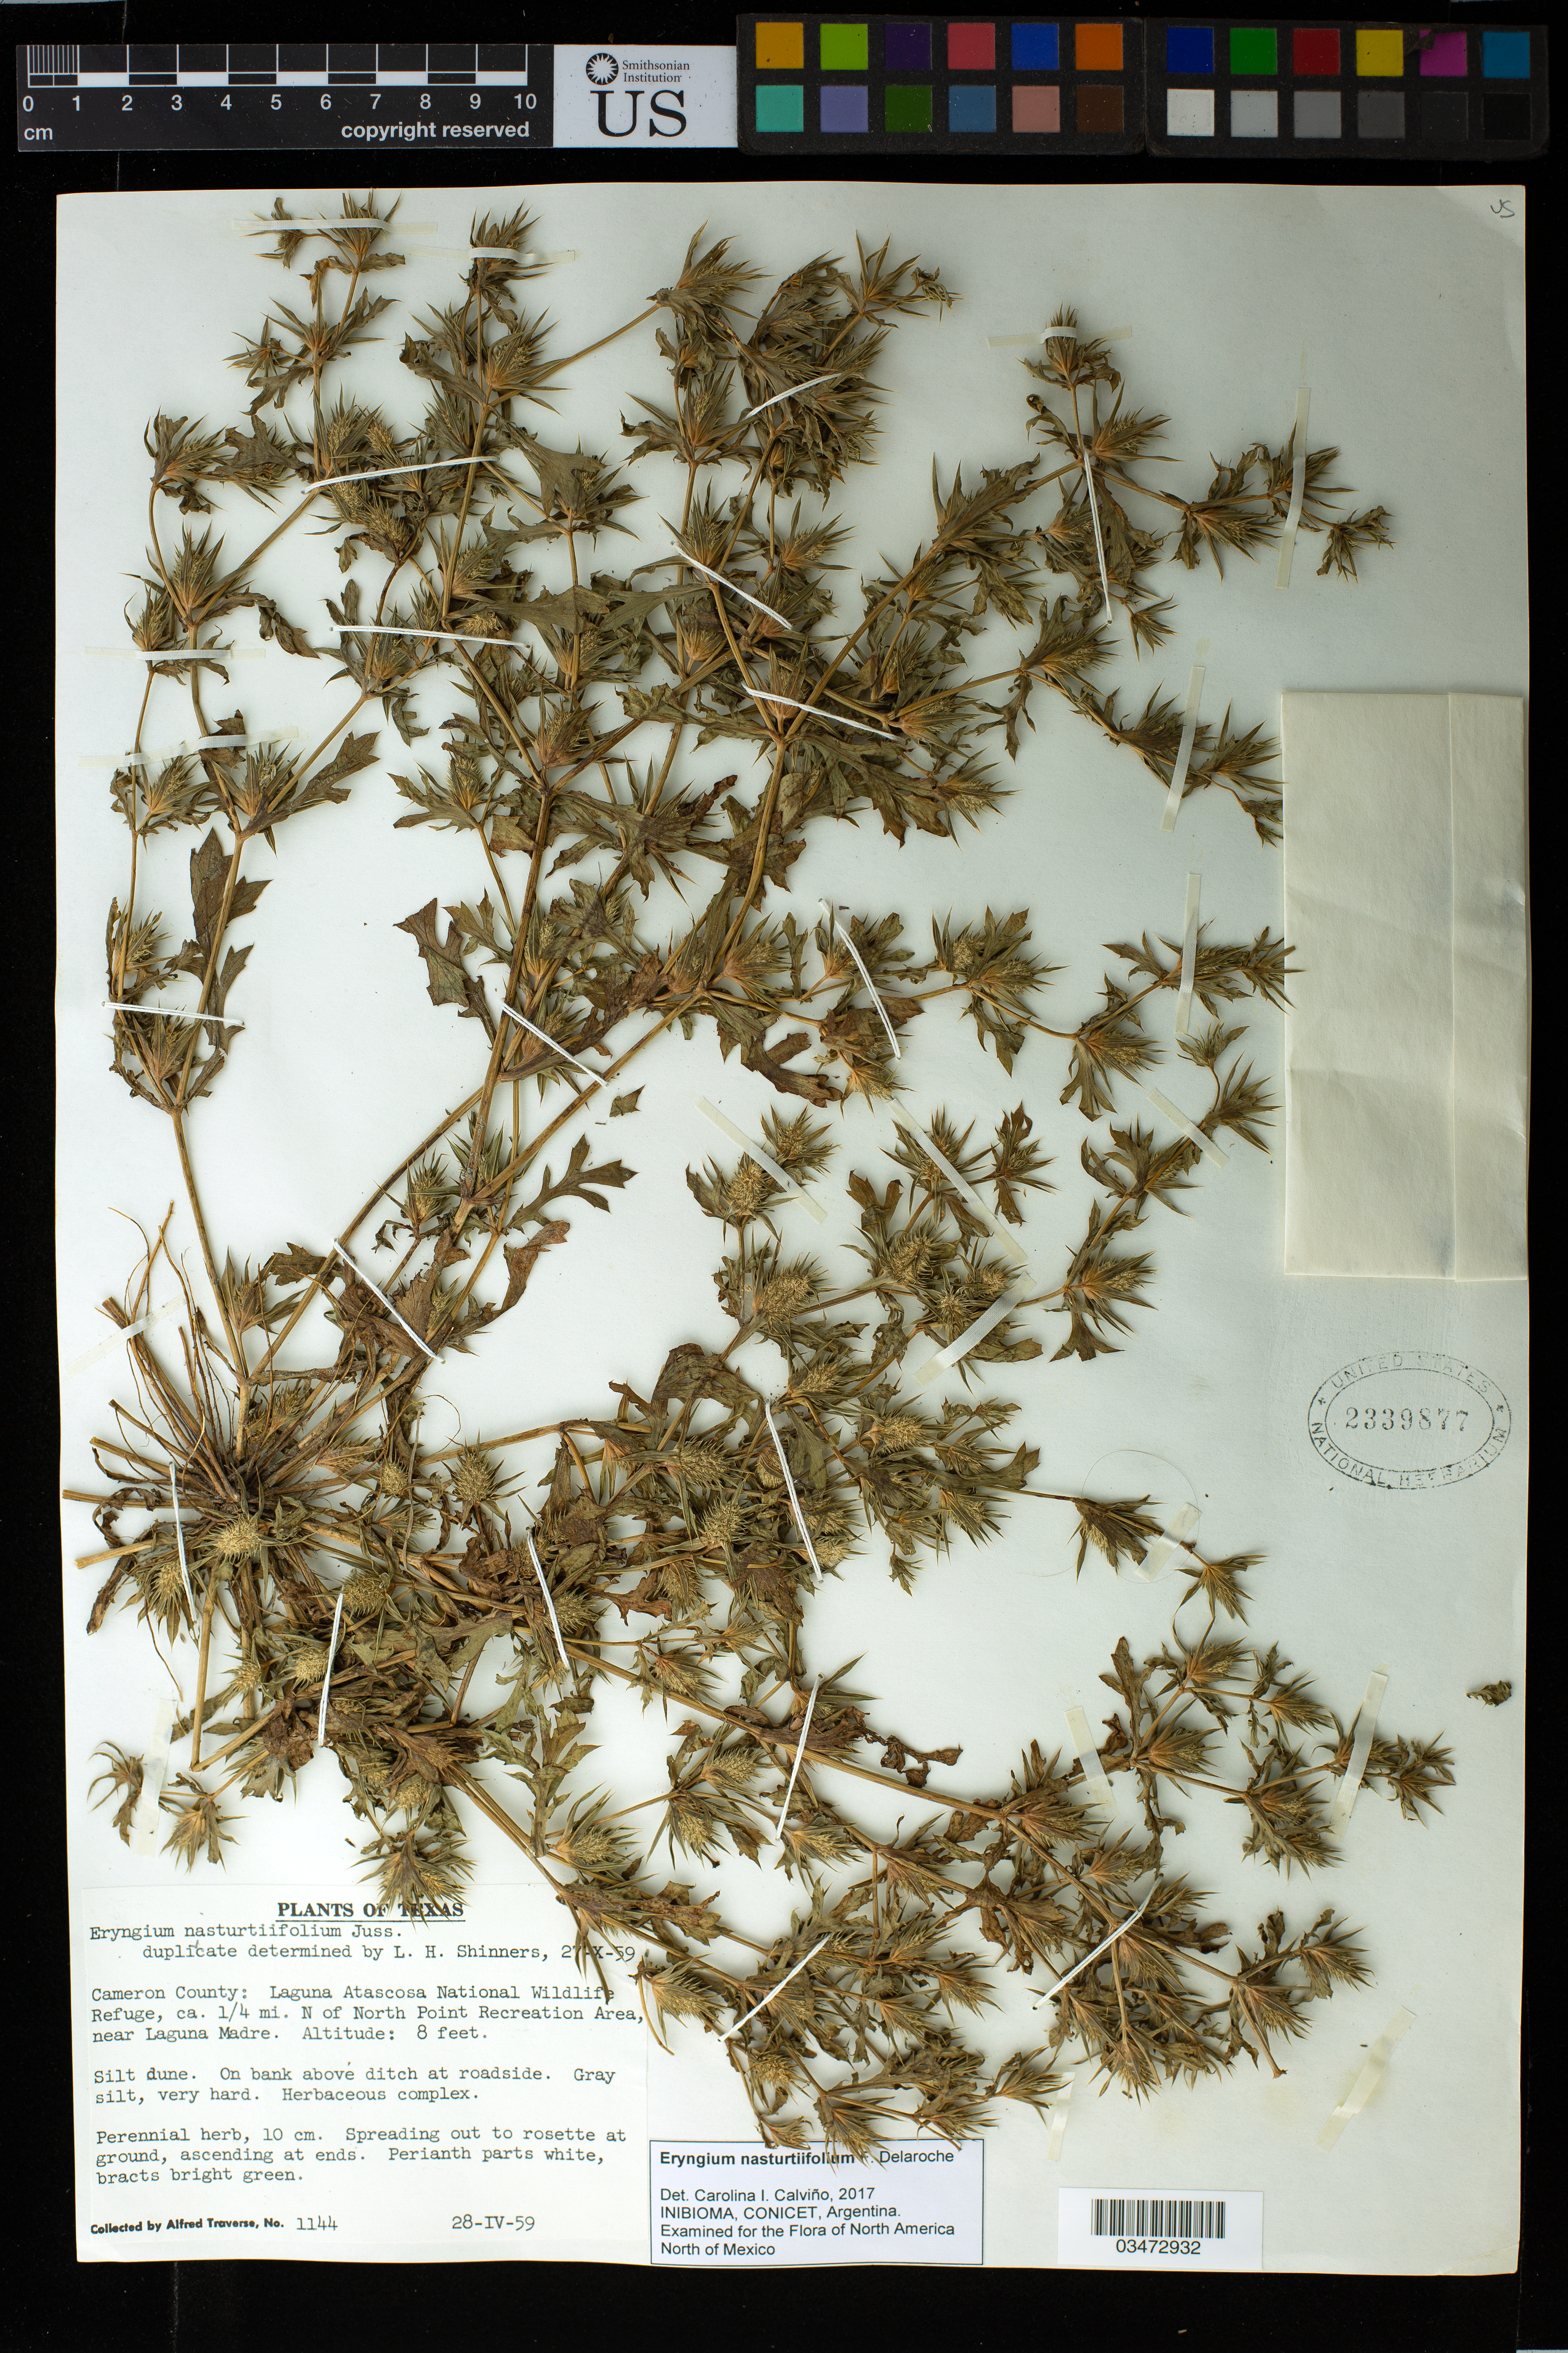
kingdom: Plantae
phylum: Tracheophyta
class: Magnoliopsida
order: Apiales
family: Apiaceae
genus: Eryngium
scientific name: Eryngium nasturtiifolium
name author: Juss.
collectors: A. Traverse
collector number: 1144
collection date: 1959-04-28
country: United States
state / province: Texas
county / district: Cameron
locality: Laguna Atascosa National Wildlife Refuge, 1/4 mi N of N Point Recreation Area near Laguna Madre.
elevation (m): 2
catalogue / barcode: US 2339877